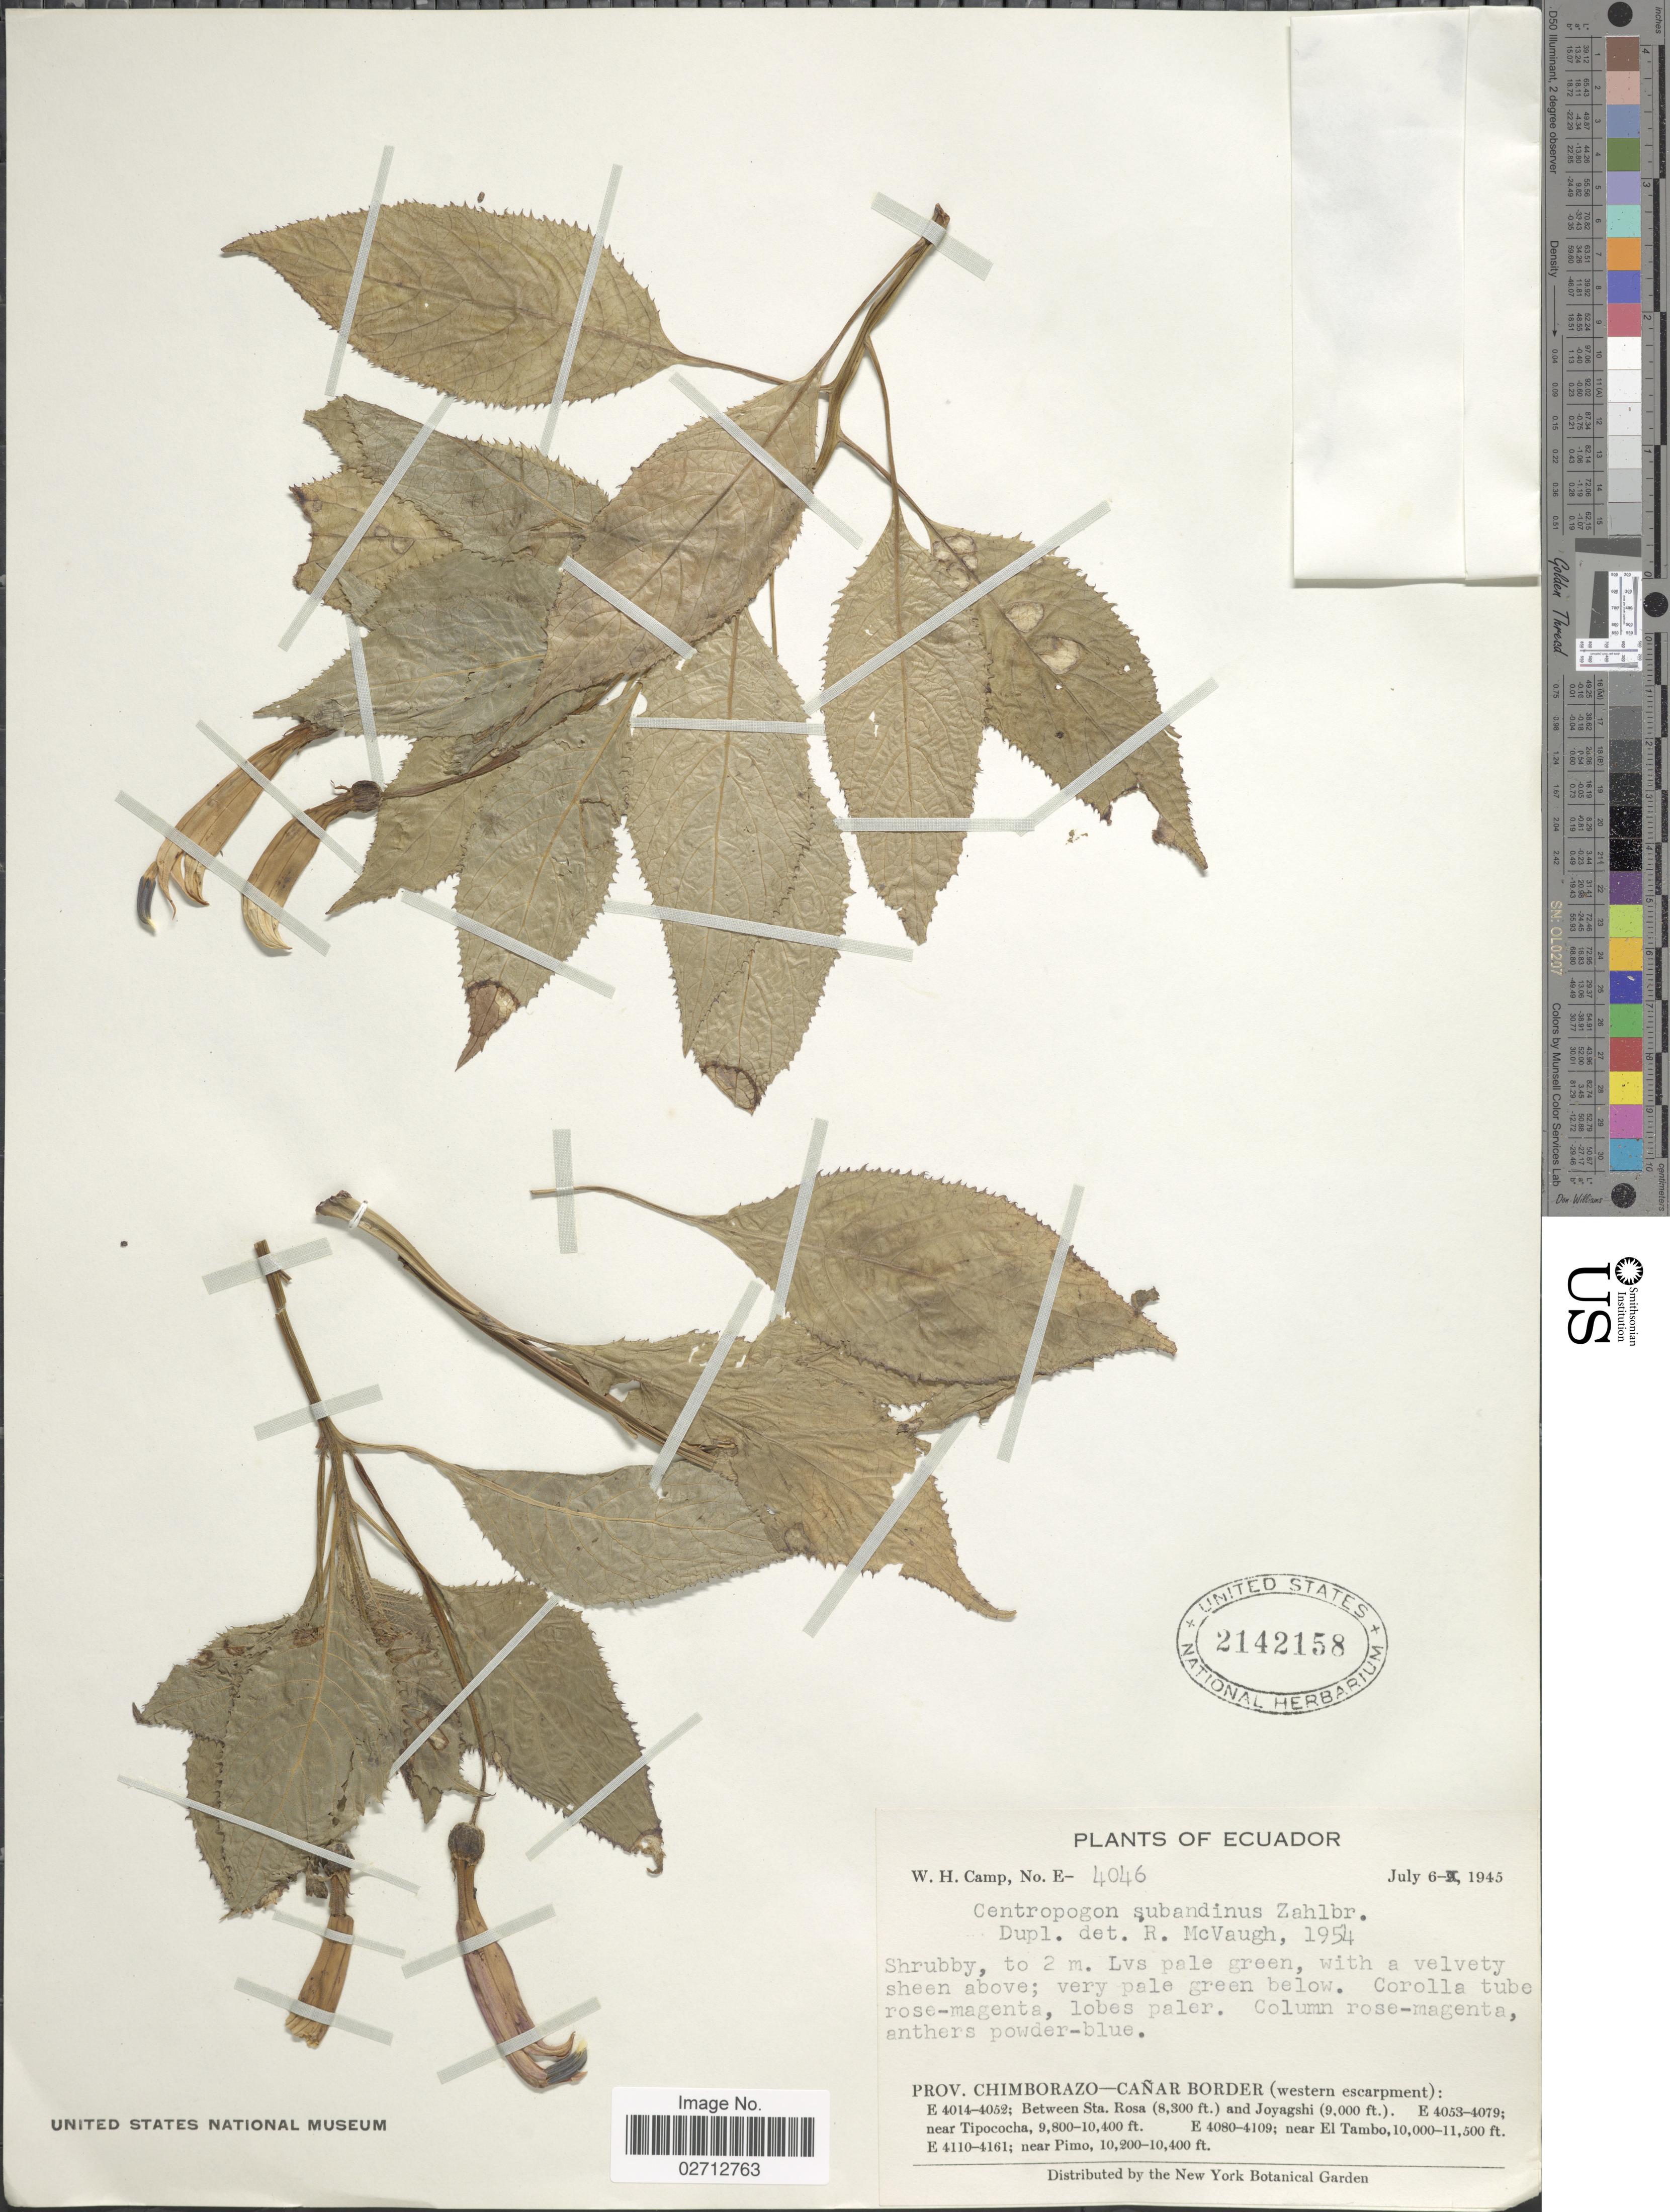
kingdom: Plantae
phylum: Tracheophyta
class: Magnoliopsida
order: Asterales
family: Campanulaceae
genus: Centropogon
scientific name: Centropogon subandinus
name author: Zahlbr.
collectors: W. H. Camp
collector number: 4046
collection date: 1945-07-06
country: Ecuador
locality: Prov. Chimborazo-Canar border (western escarpment): Between Sta. Rosa. and Joyagashi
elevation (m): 2530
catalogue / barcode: US 2142158